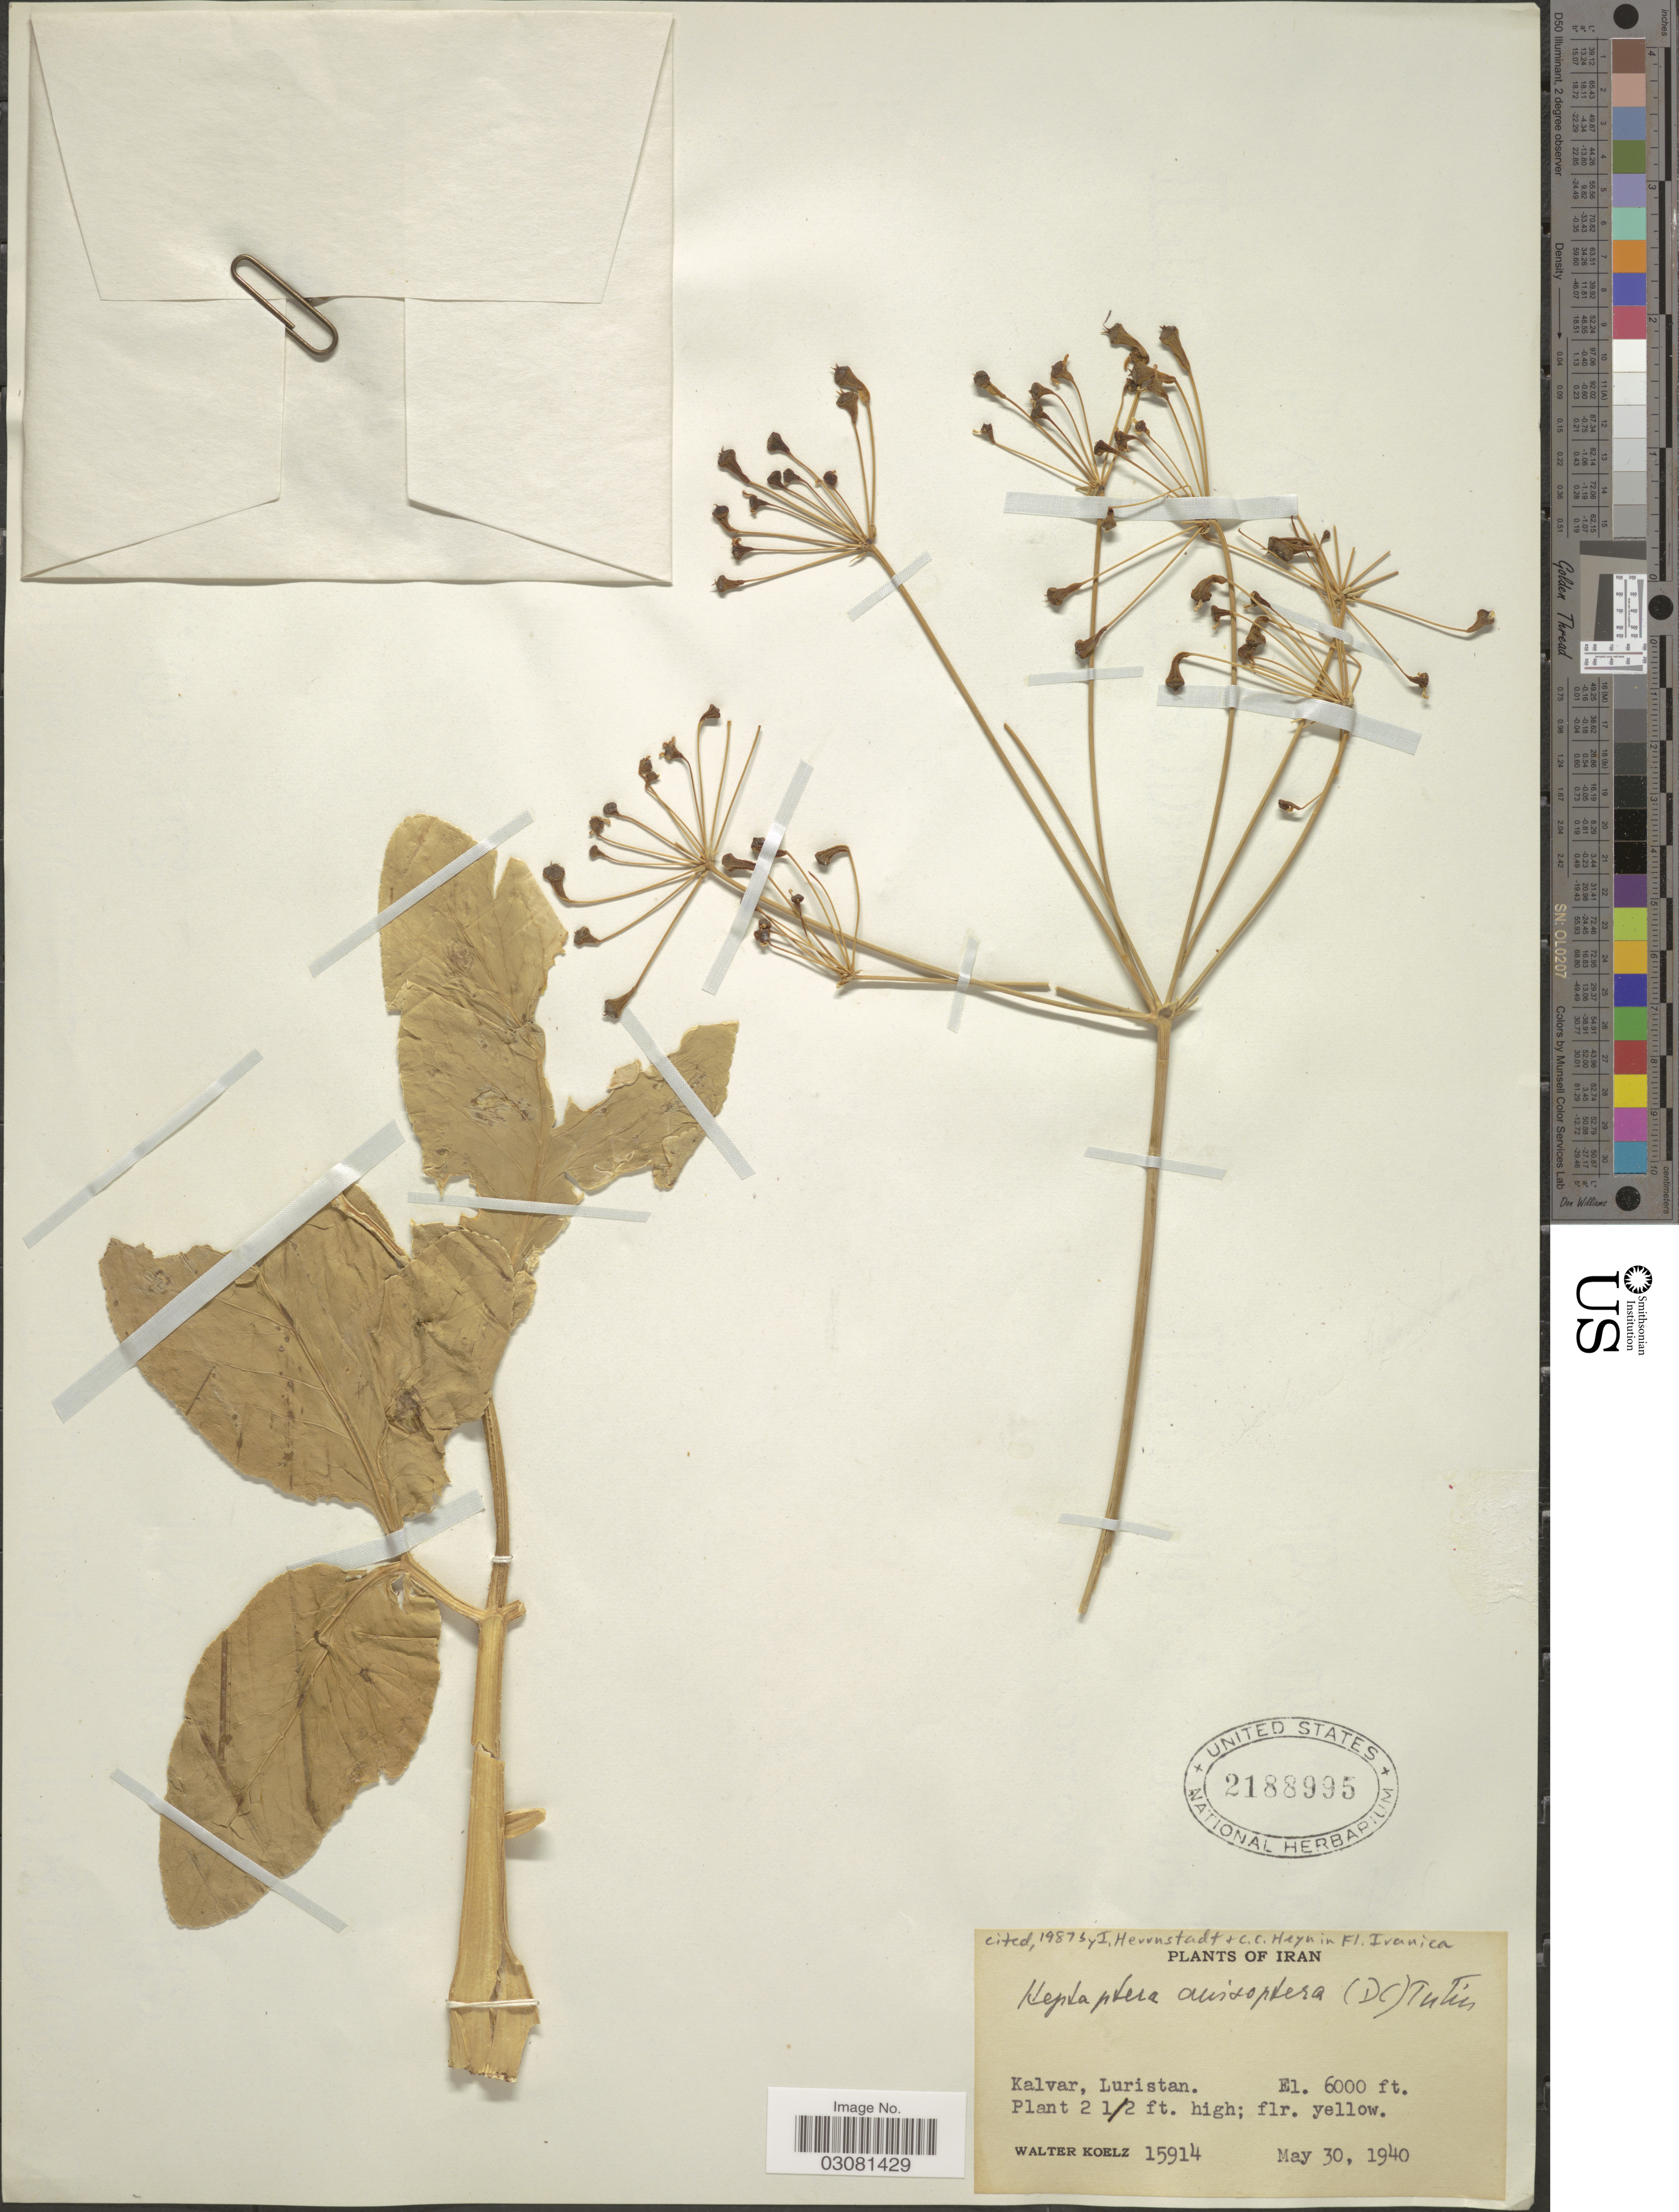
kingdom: Plantae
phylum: Tracheophyta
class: Magnoliopsida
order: Apiales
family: Apiaceae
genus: Heptaptera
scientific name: Heptaptera anisoptera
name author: (DC.) Tutin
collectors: W. N. Koelz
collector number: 15914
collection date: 1940-05-30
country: Iran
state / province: Lorestan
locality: Kalvar, Luristan.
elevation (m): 1829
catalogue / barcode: US 2188995